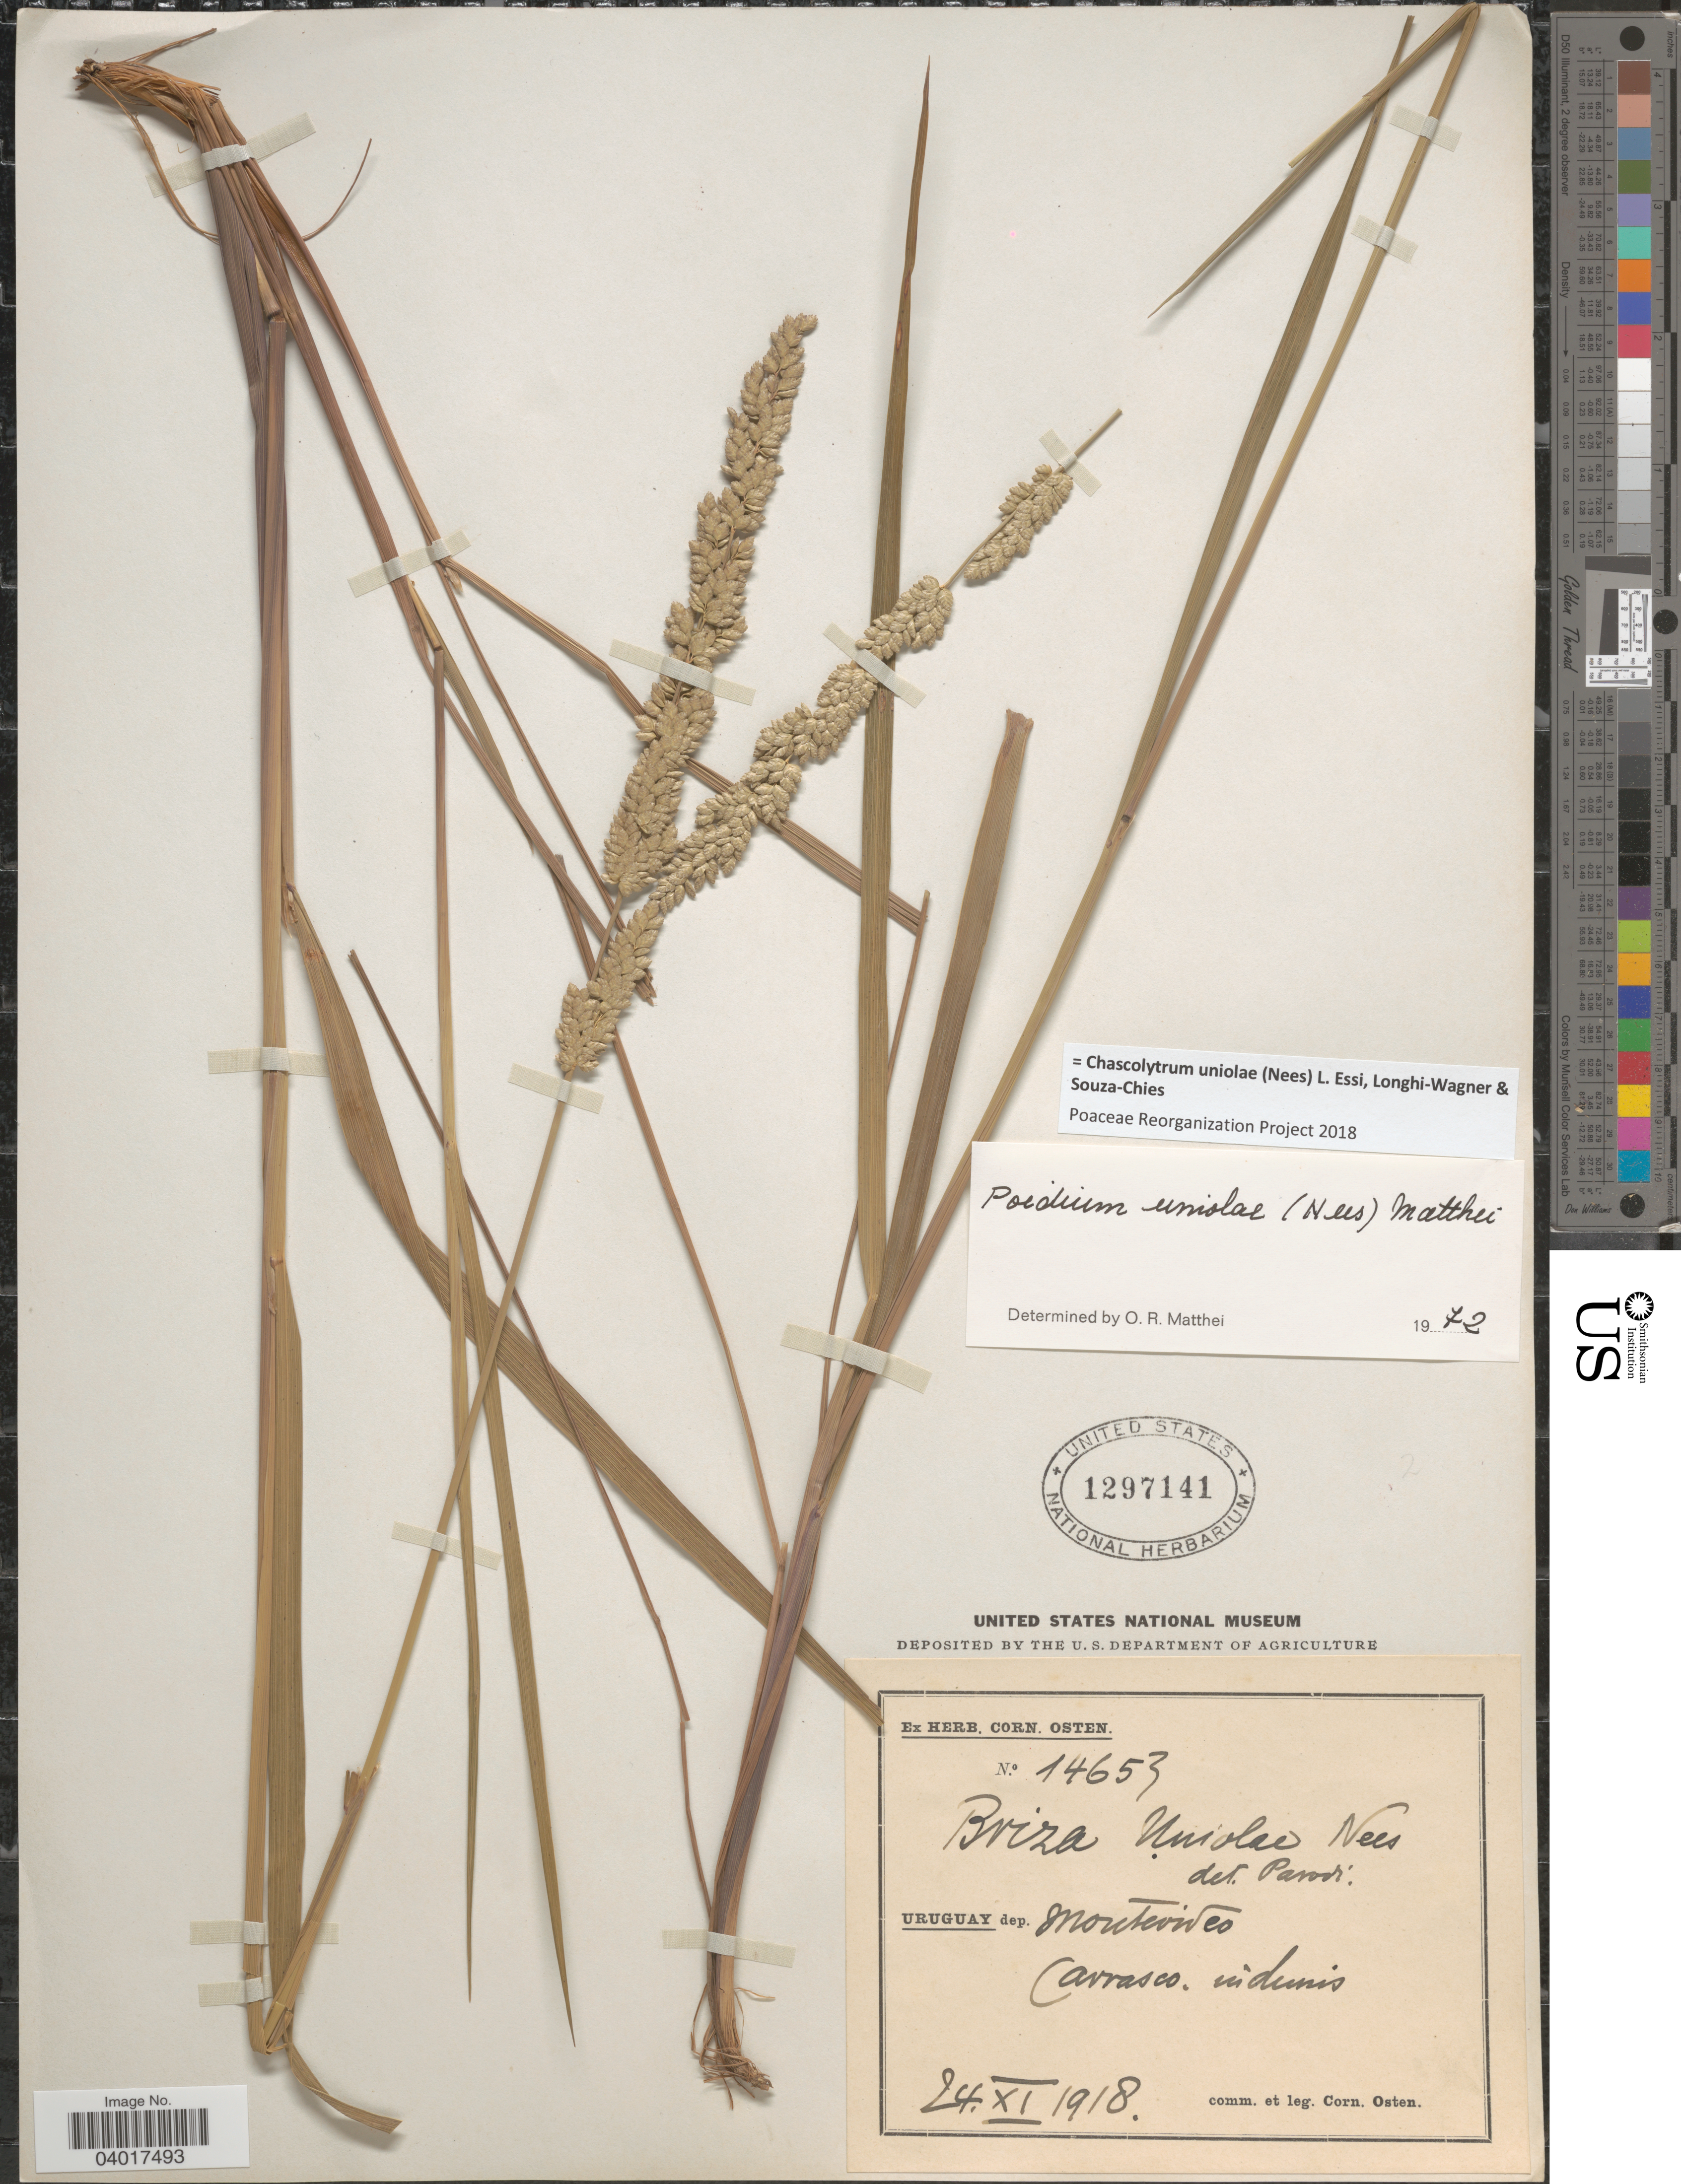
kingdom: Plantae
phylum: Tracheophyta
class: Liliopsida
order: Poales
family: Poaceae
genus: Chascolytrum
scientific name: Chascolytrum uniolae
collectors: C. Osten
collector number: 14653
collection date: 1918-11-24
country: Uruguay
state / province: Montevideo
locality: Dep. Montevideo. Carrasco in dunes.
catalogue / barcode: US 1297141